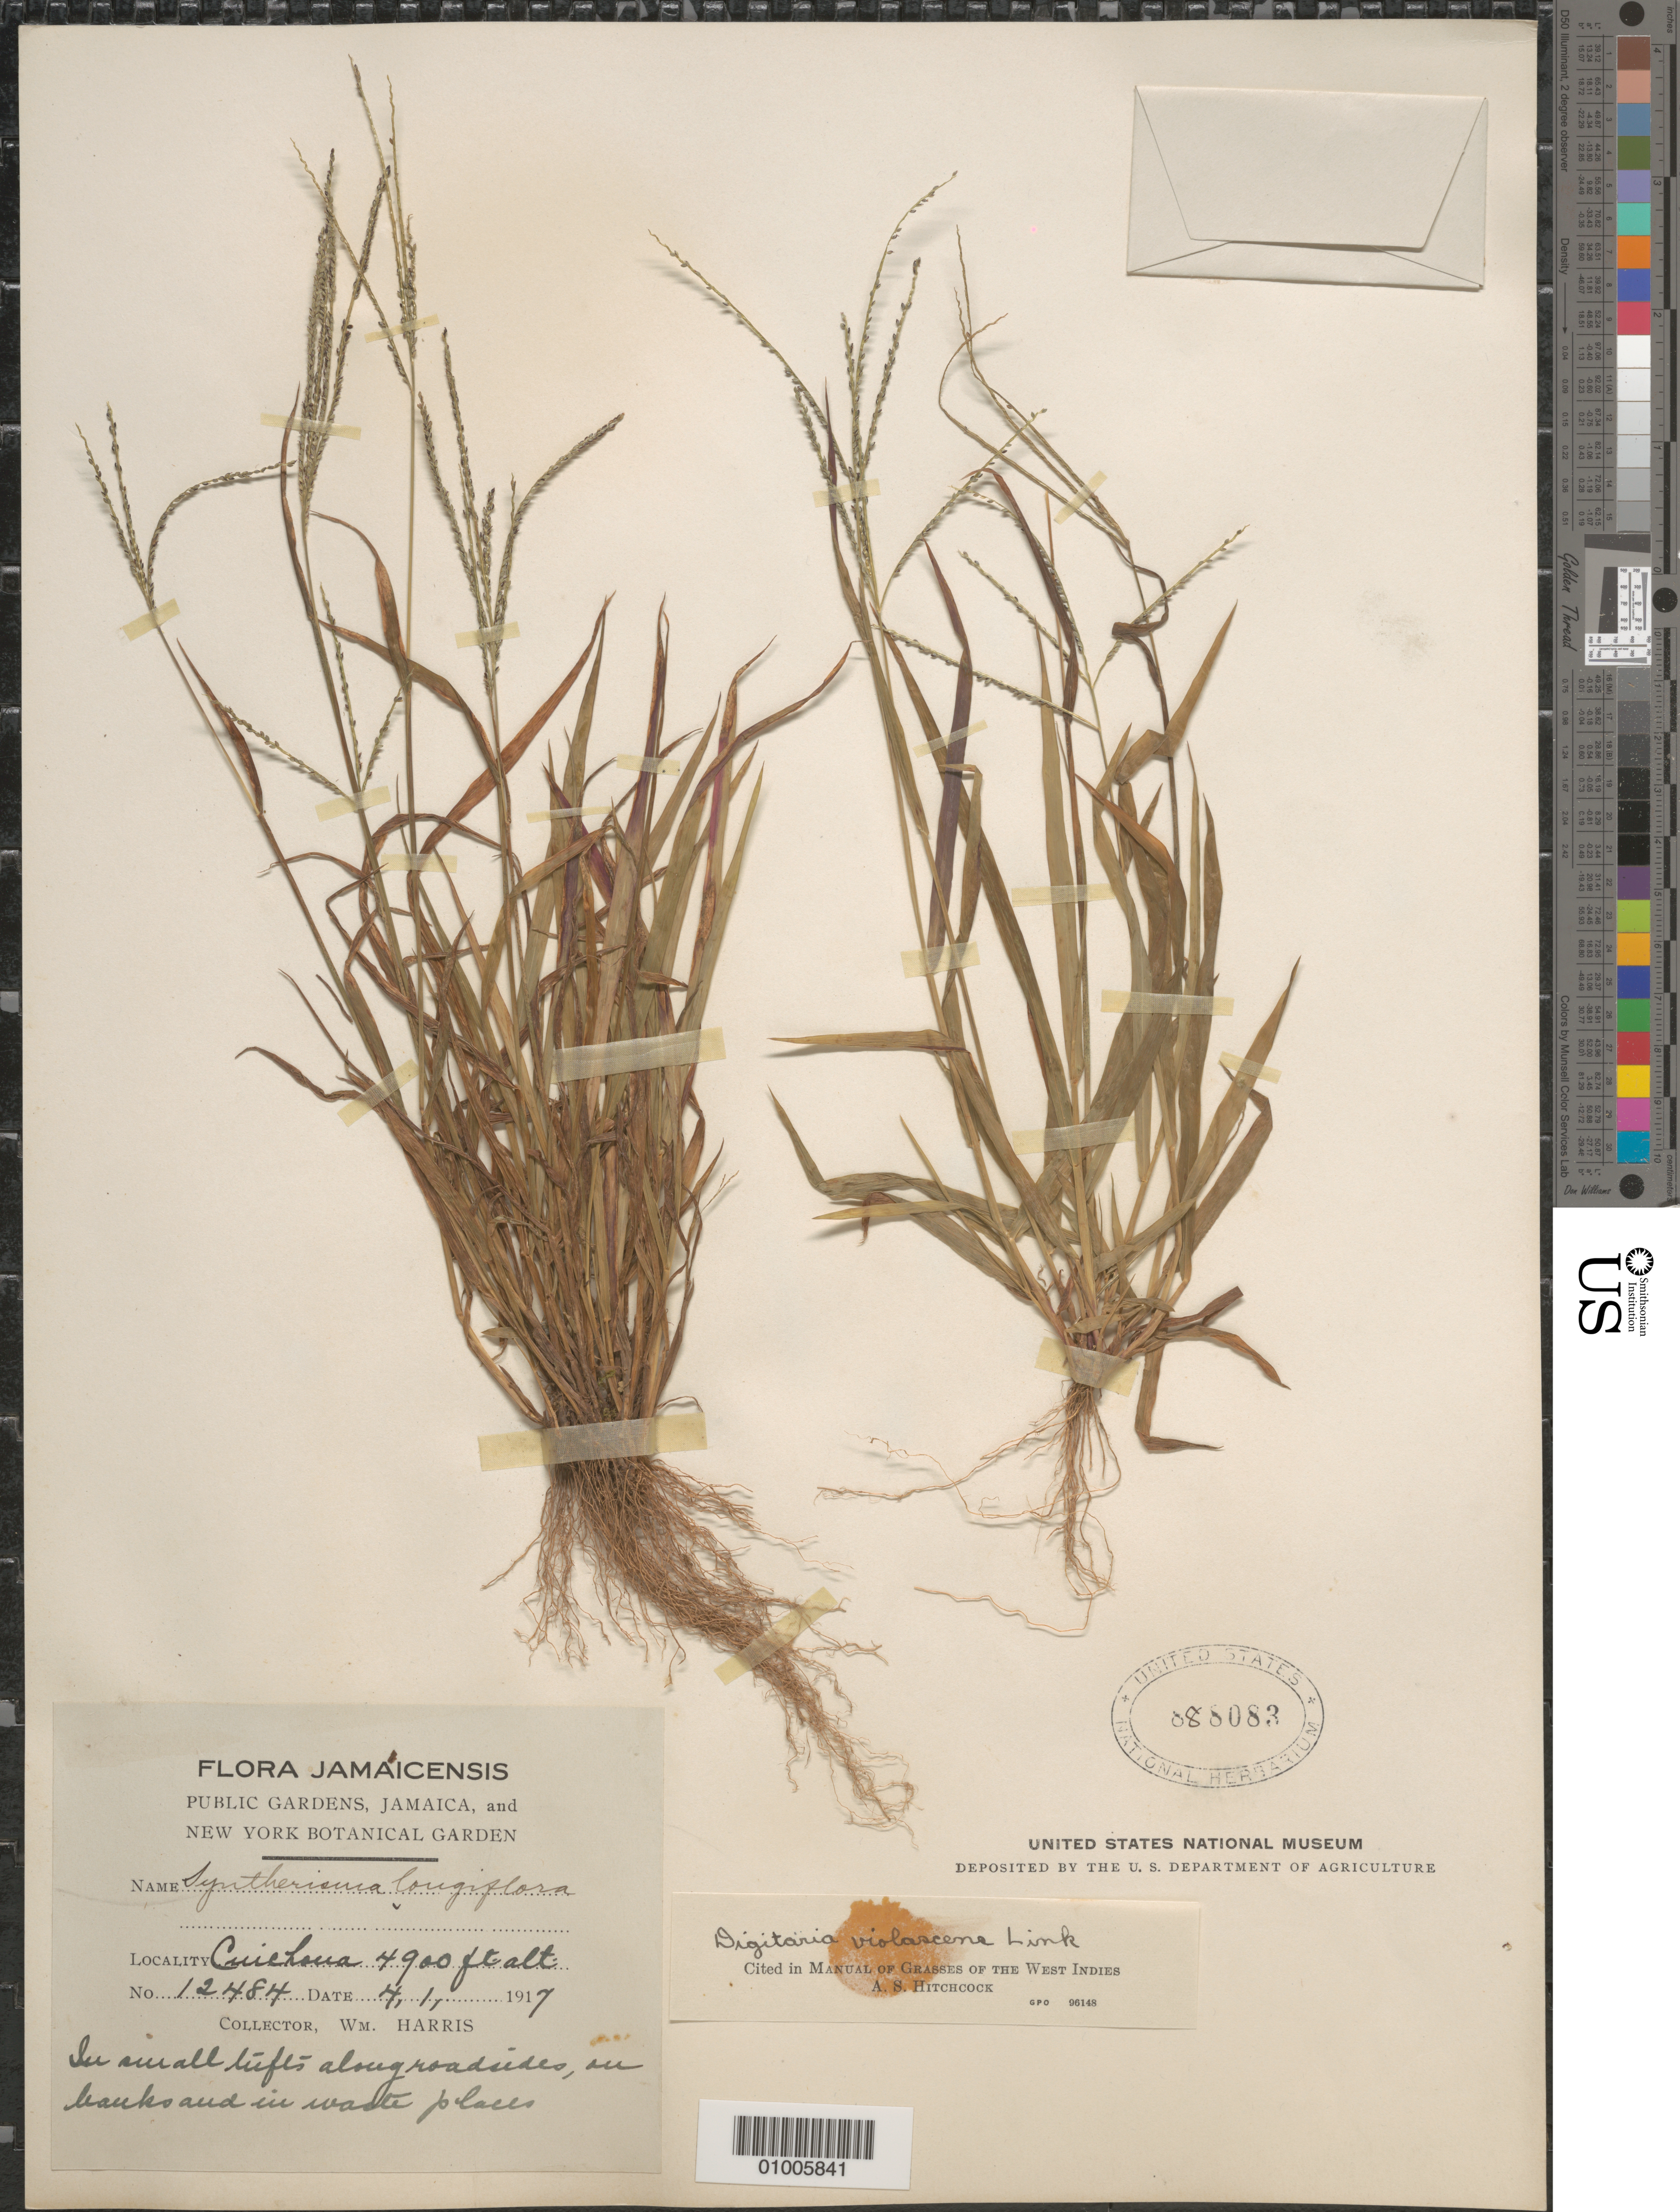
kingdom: Plantae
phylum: Tracheophyta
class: Liliopsida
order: Poales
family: Poaceae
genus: Digitaria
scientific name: Digitaria violascens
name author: Link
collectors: W. H. Harris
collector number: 12484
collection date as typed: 04 Jan 1917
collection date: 1917-01-04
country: Jamaica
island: Jamaica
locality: Cuichaua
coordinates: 0 N, 0 E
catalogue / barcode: US 888083